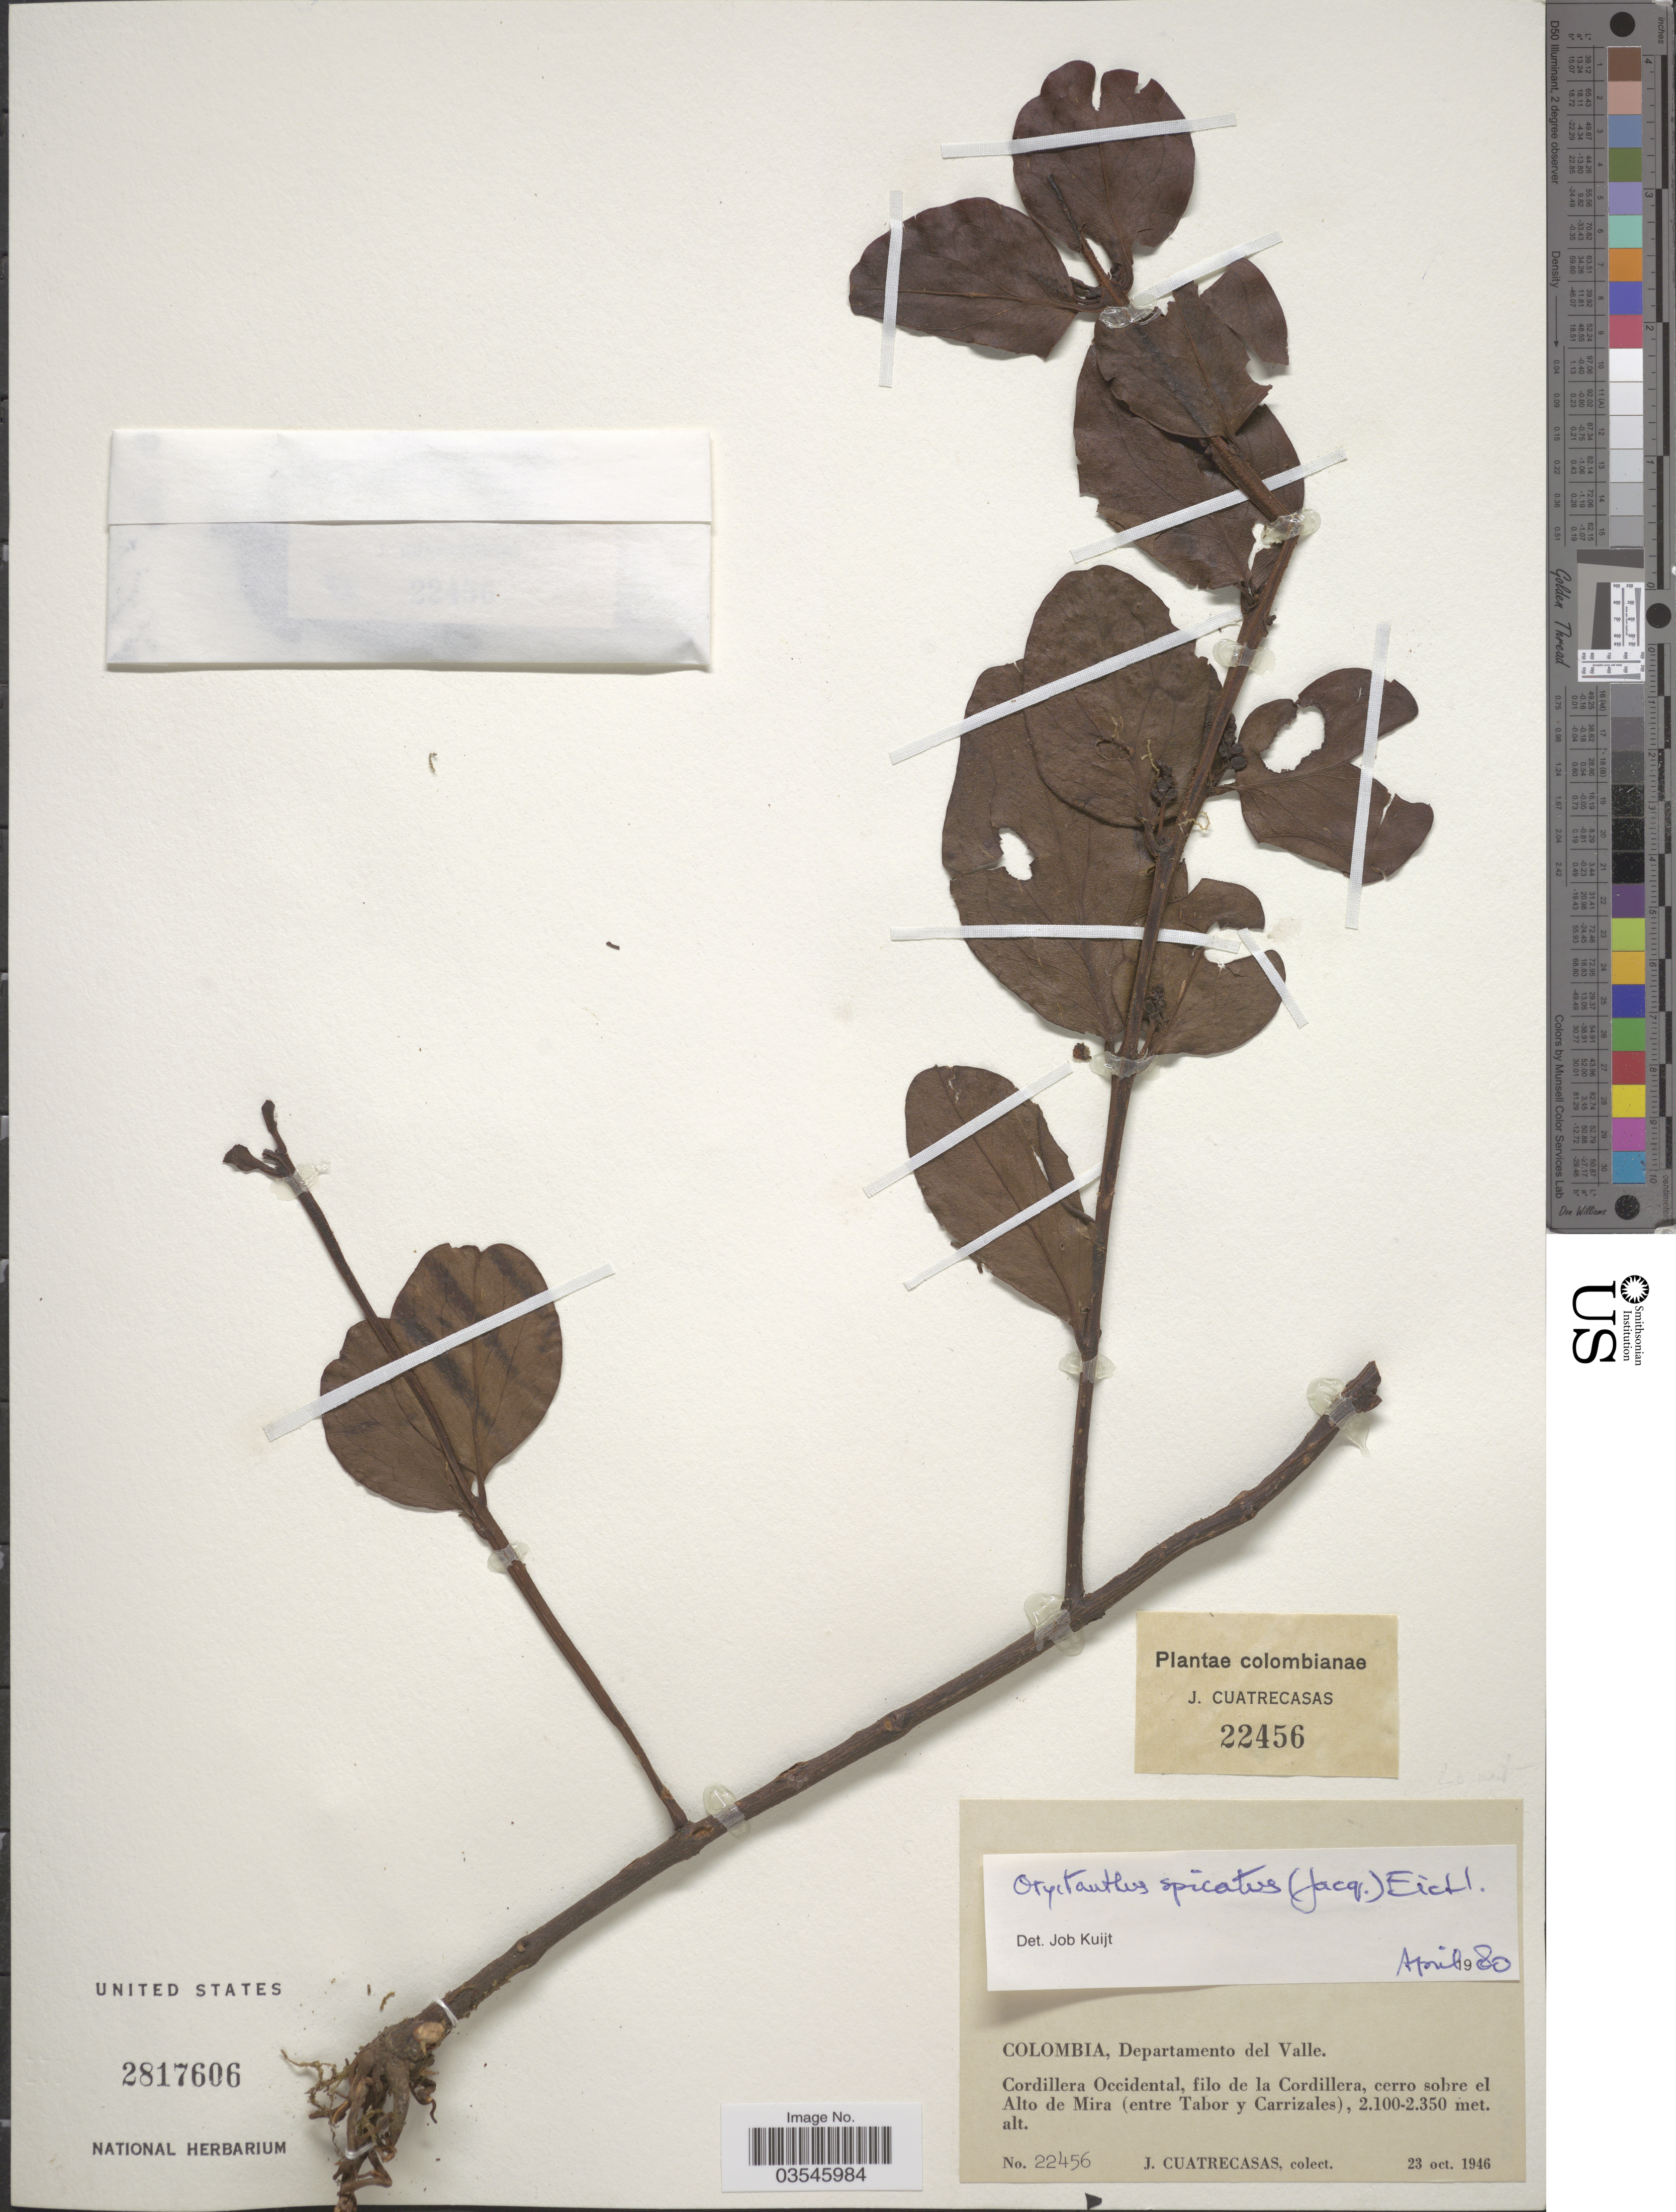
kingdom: Plantae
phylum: Tracheophyta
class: Magnoliopsida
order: Santalales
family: Loranthaceae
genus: Oryctanthus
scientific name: Oryctanthus spicatus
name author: (Jacq.) Eichler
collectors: J. Cuatrecasas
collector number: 22456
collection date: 1946-10-23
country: Colombia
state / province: Valle del Cauca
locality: Departamento del Valle. Cordillera Occidental, filo de la Cordillera, cerro sobre el Alto de Mira (entre Tabor y Carrizales).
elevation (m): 2100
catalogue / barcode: US 2817606